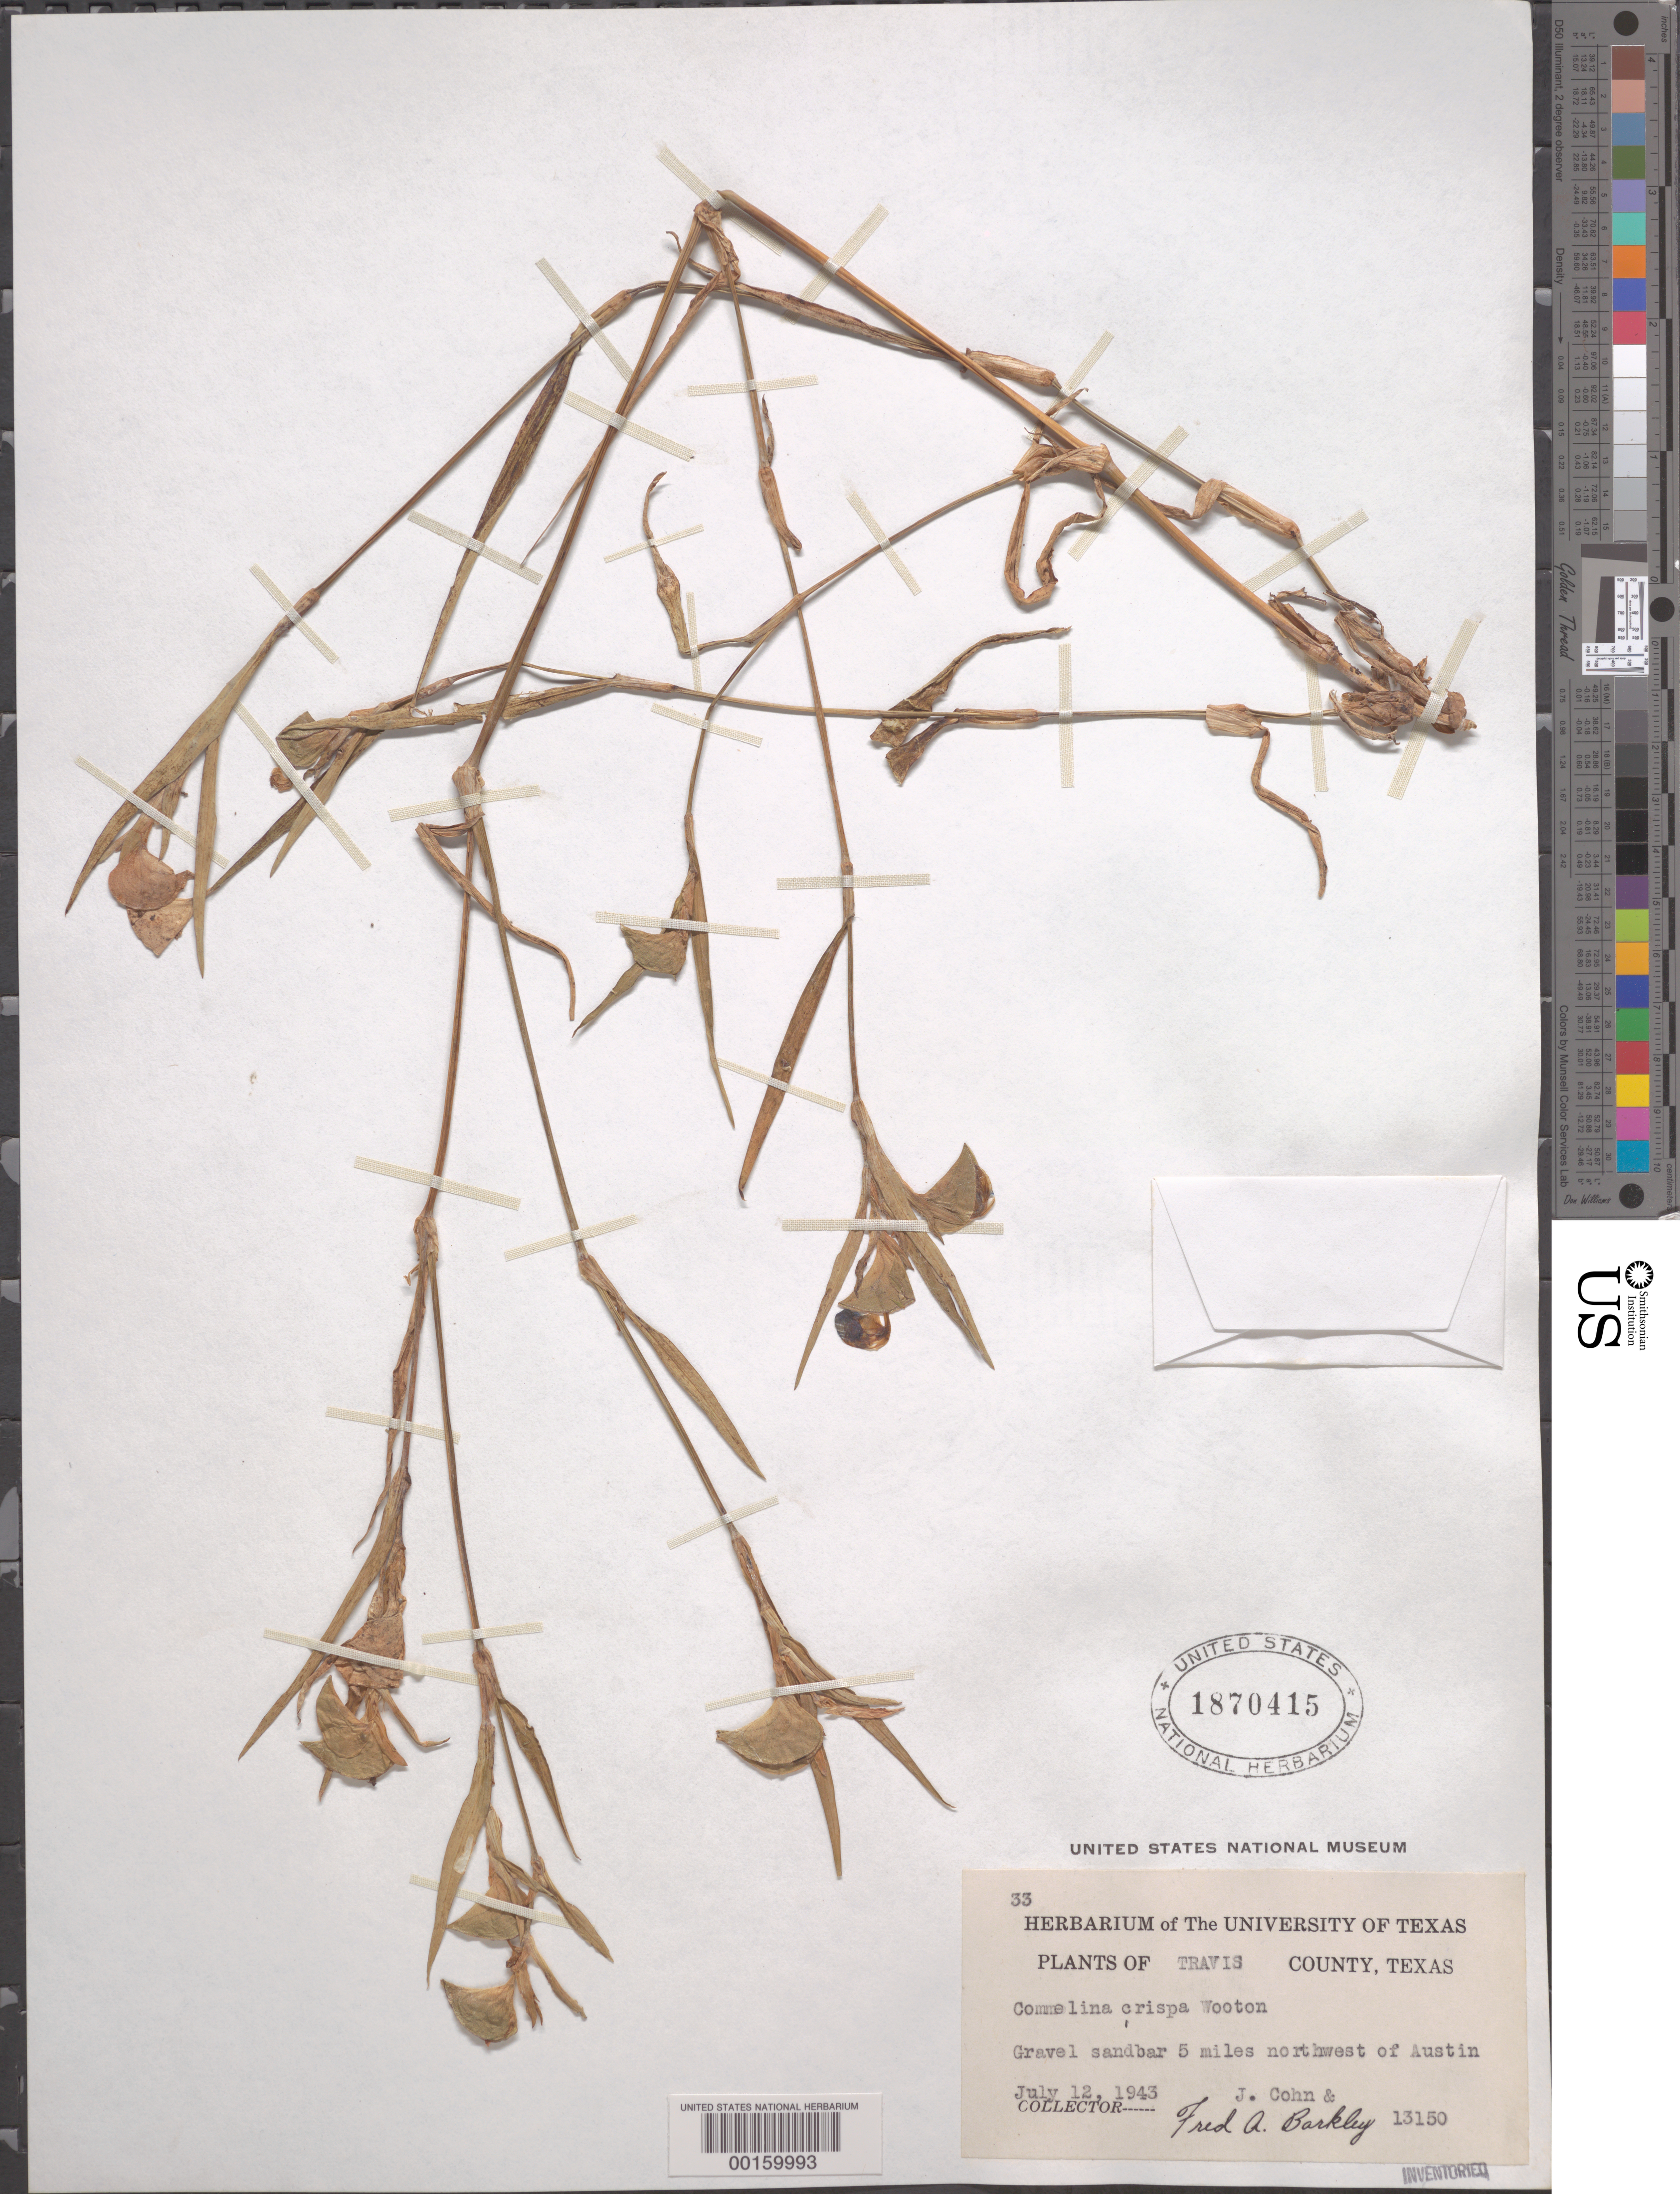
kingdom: Plantae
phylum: Tracheophyta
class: Liliopsida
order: Commelinales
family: Commelinaceae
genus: Commelina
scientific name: Commelina erecta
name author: L.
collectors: F. A. Barkley & J. Cohn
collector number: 13150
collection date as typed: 12 Jul 1943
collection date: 1943-07-12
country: United States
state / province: Texas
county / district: Travis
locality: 5 mi nw of austin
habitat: Gravel sandbar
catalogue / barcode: US 1870415